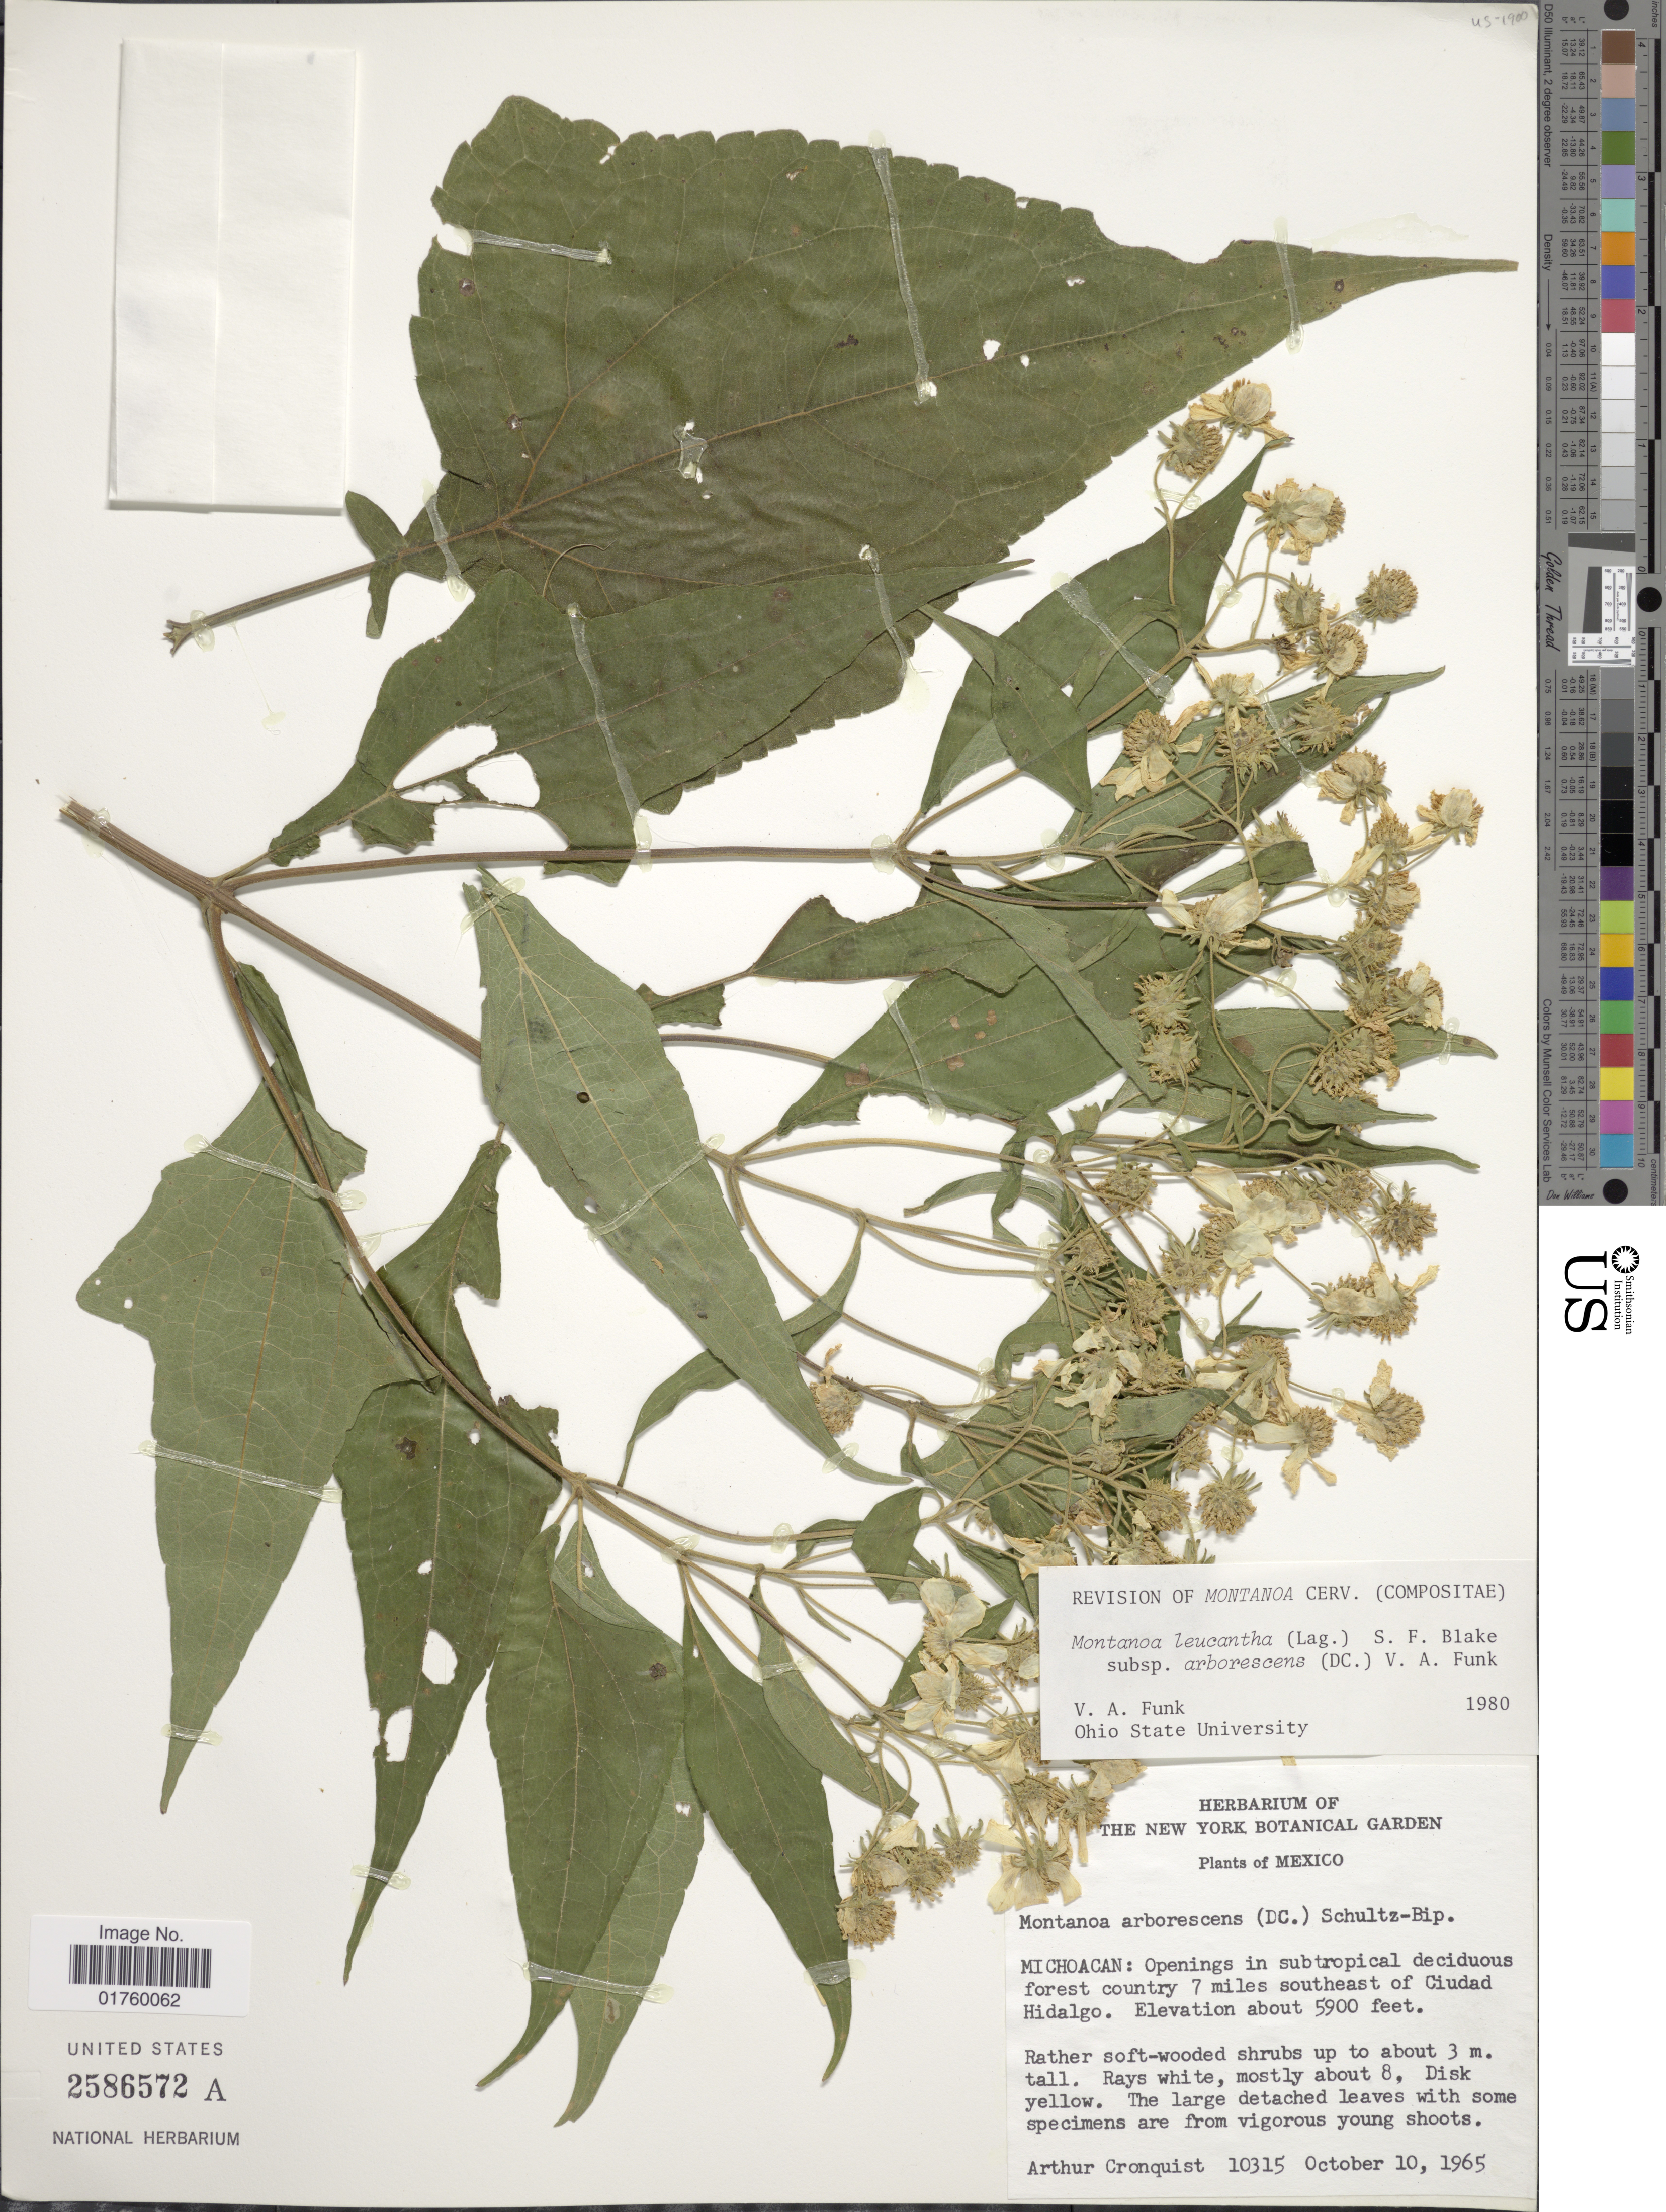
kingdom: Plantae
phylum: Tracheophyta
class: Magnoliopsida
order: Asterales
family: Asteraceae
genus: Montanoa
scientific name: Montanoa leucantha subsp. arborescens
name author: (DC.) V.A. Funk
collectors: A. J. Cronquist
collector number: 10315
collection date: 1965-10-10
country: Mexico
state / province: Michoacán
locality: Openings in subtropical deciduous forest country 7 miles southeast of Ciudad Hidalgo.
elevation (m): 1798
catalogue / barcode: US 2586572A